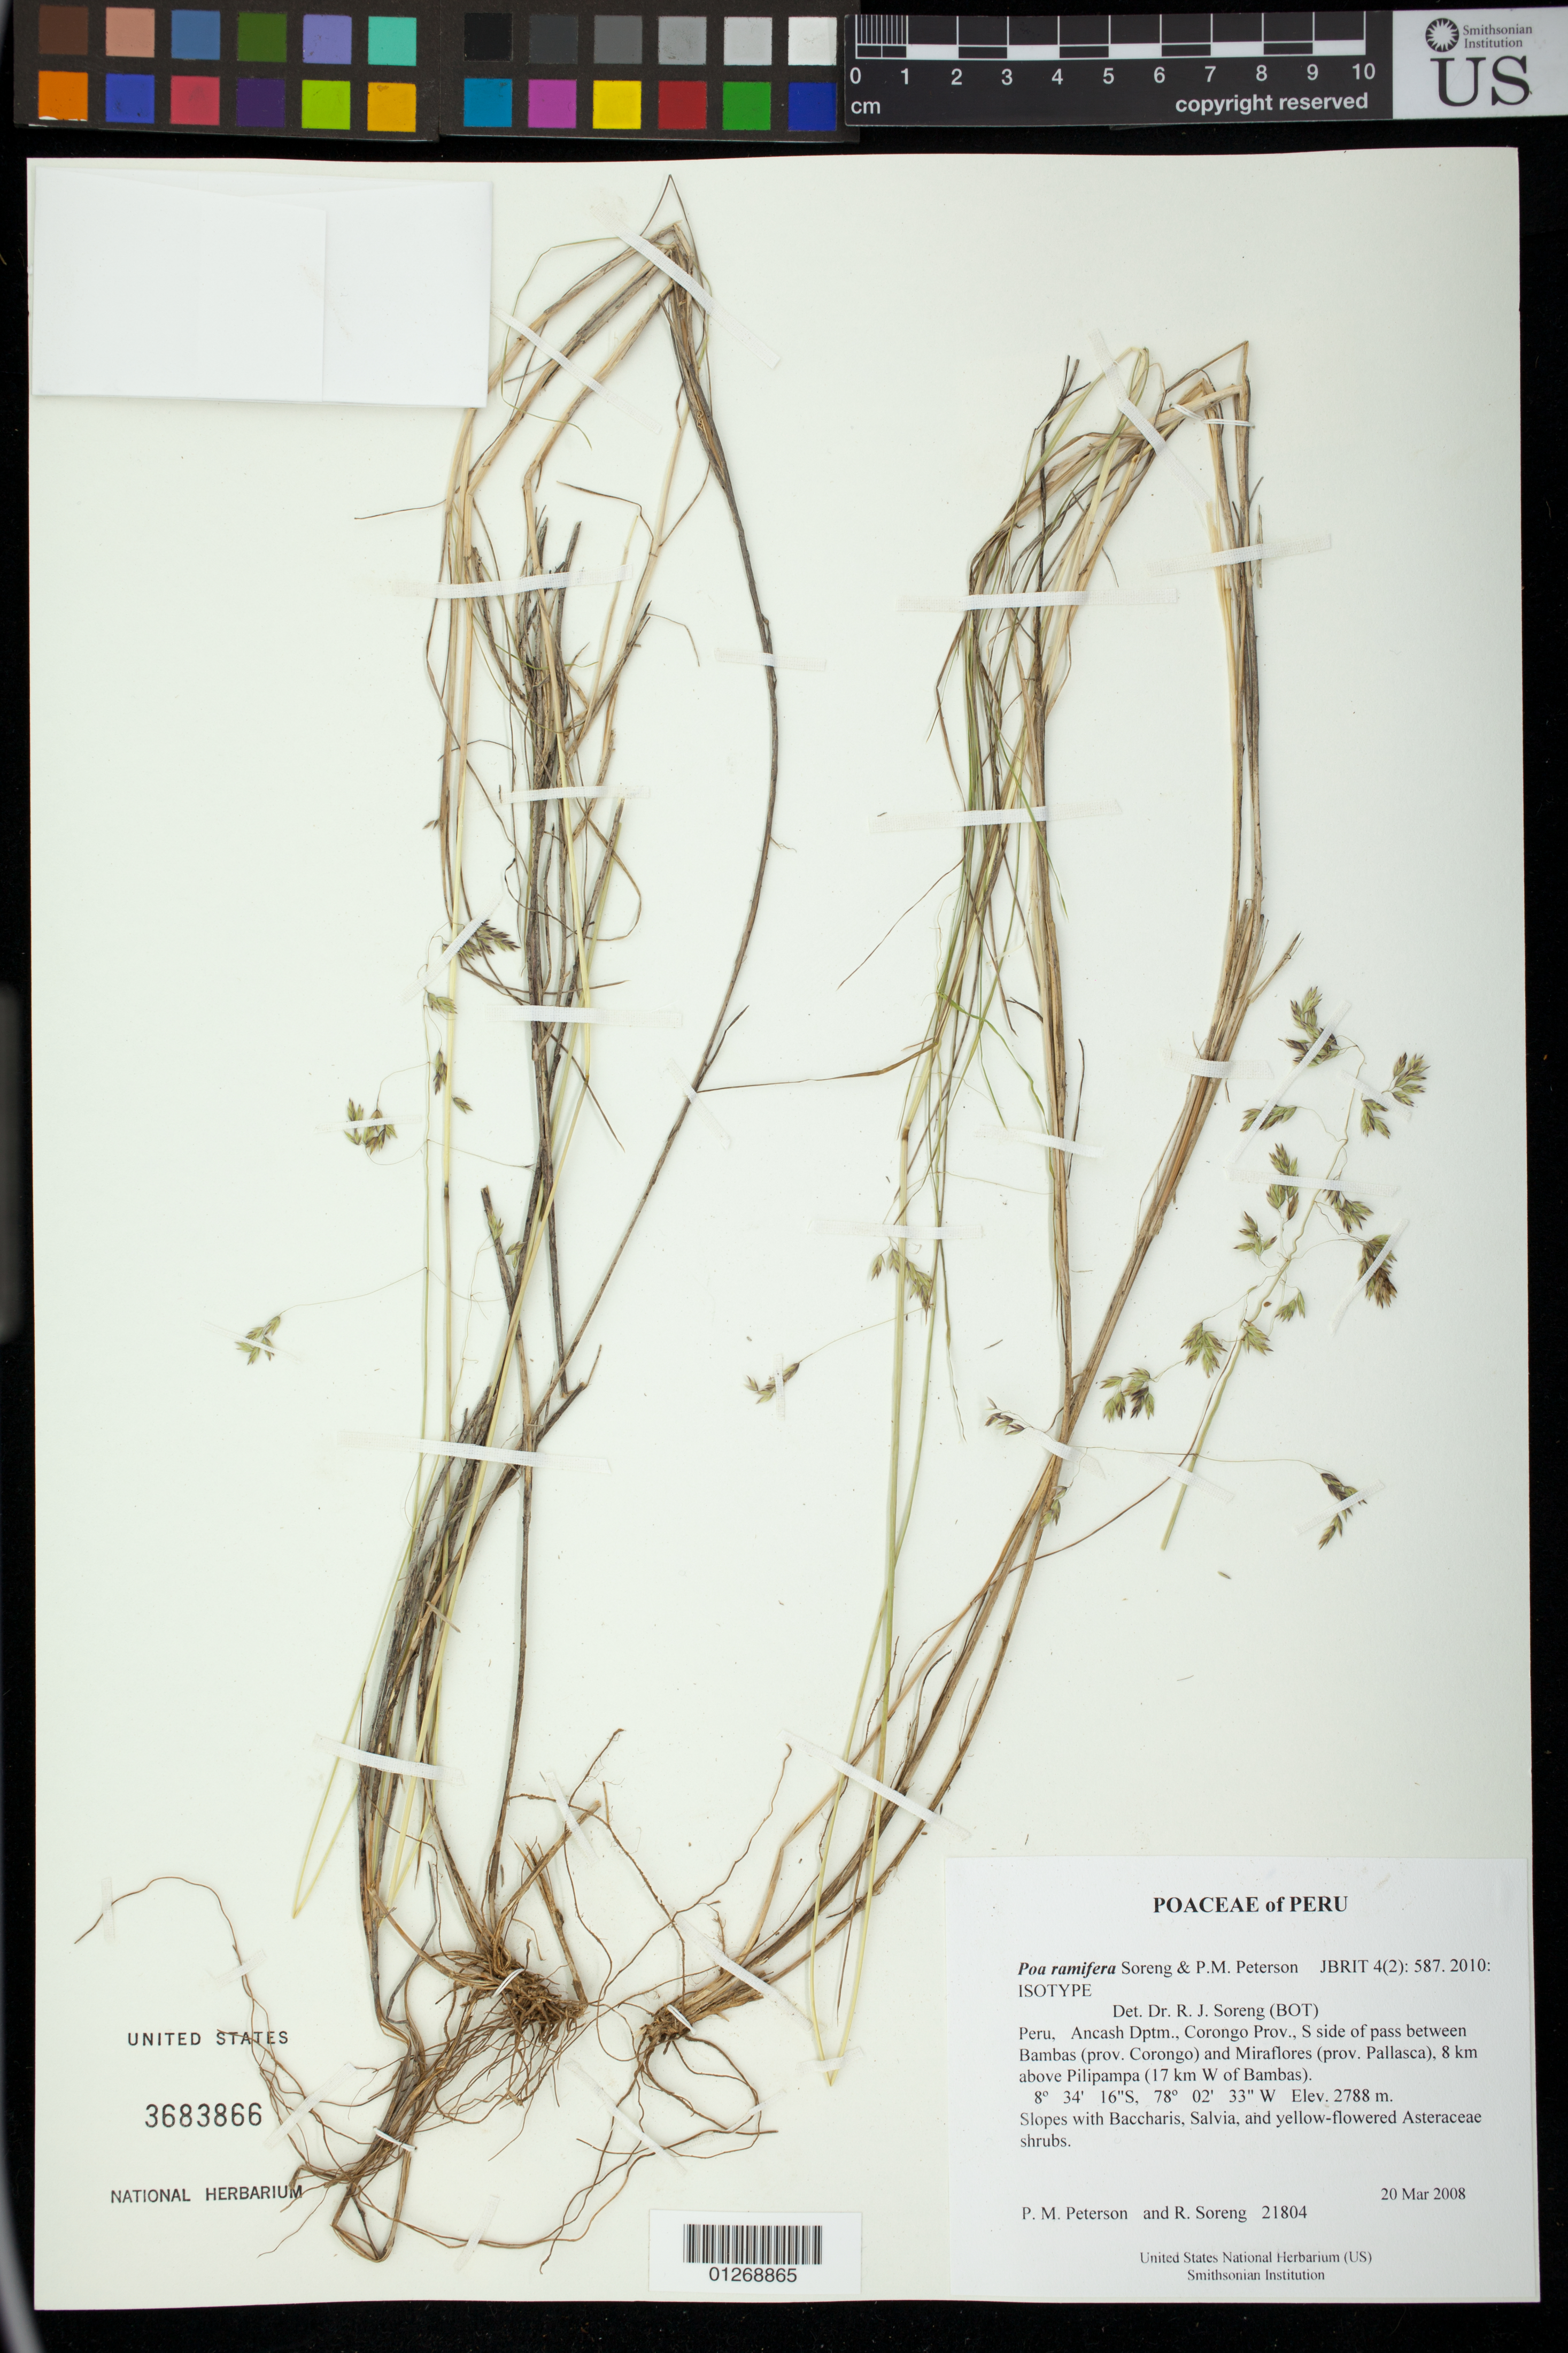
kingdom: Plantae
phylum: Tracheophyta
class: Liliopsida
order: Poales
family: Poaceae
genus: Poa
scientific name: Poa ramifera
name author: Soreng & P.M. Peterson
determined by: Soreng, Robert J., Research Associate (BOT), Smithsonian Institution - National Museum of Natural History (UNITED STATES)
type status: Isotype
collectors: P. M. Peterson & R. J. Soreng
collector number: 21804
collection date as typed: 20 Mar 2008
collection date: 2008-03-20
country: Peru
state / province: Ancash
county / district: Corongo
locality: S side of pass between Bambas (prov. Corongo) and Miraflores (prov. Pallasca), 8 km above Pilipampa (17 km W of Bambas)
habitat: Slopes with Baccharis, Salvia, and yellow-flowered Asteraceae shrubs.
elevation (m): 2788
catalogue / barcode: US 3683866